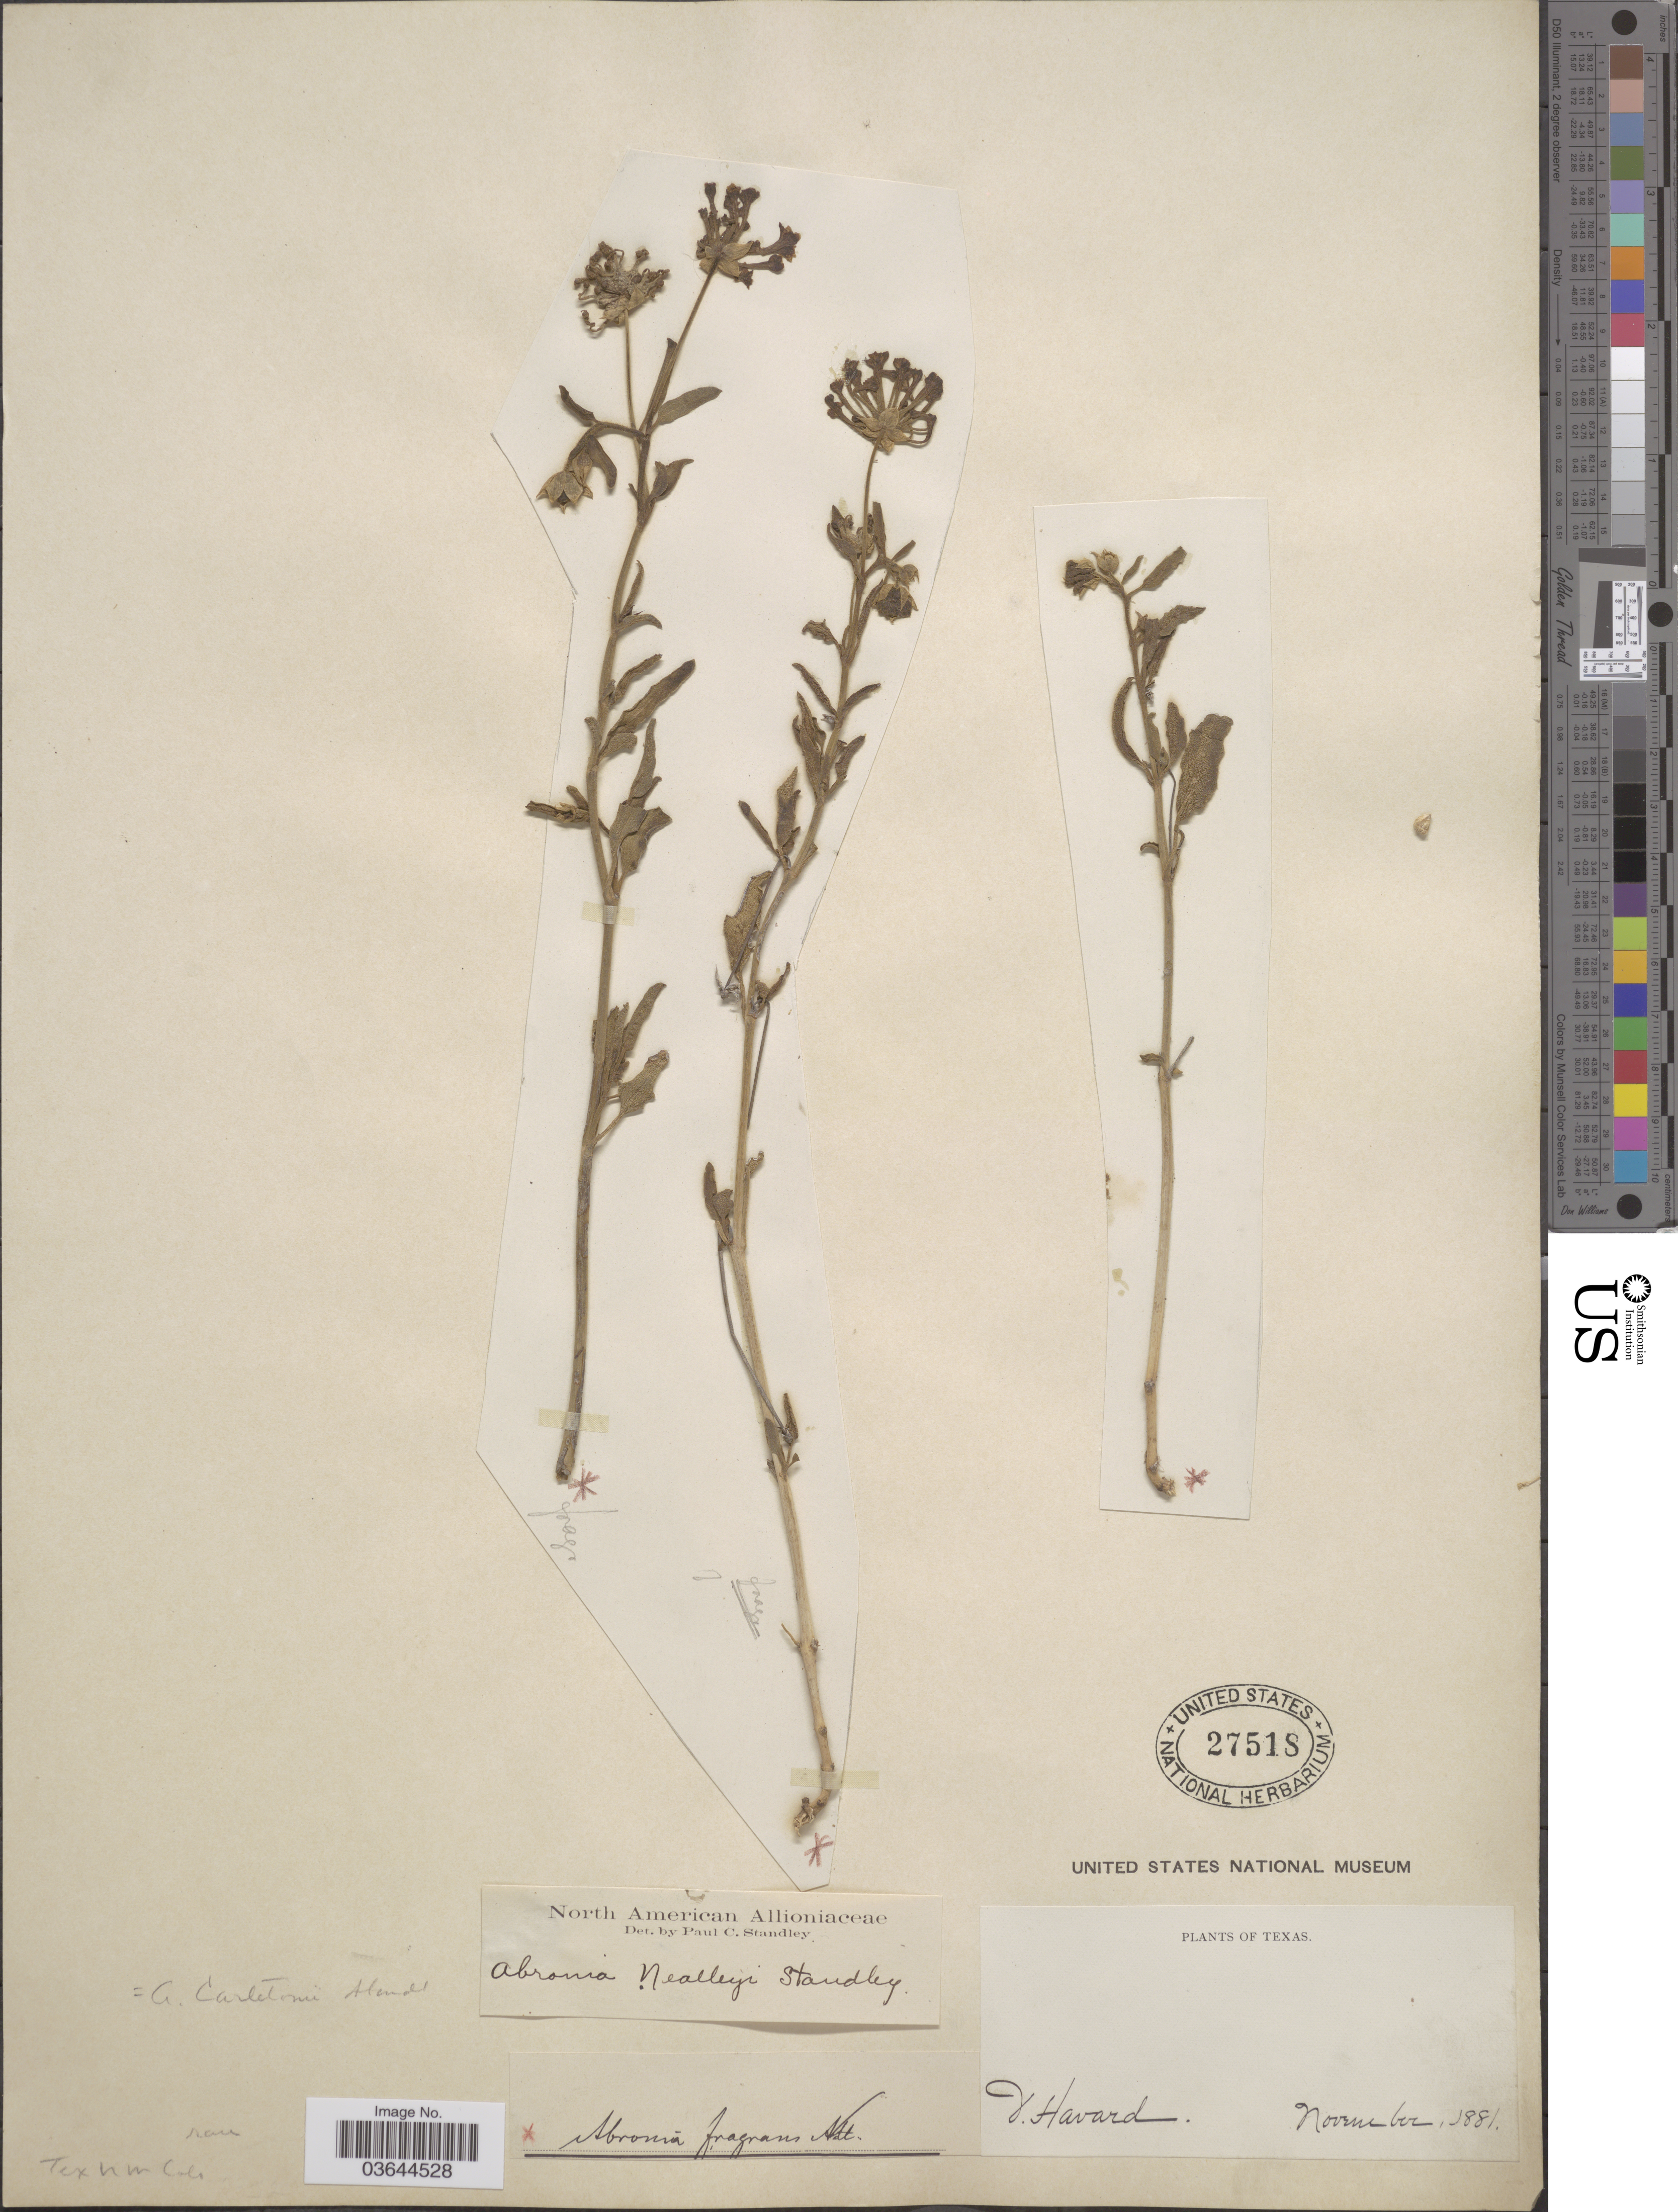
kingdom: Plantae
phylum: Tracheophyta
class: Magnoliopsida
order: Caryophyllales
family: Nyctaginaceae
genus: Abronia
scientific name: Abronia carletonii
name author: J.M. Coult. & Fisher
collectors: V. Havard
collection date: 1881-11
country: United States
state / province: Texas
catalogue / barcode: US 27518